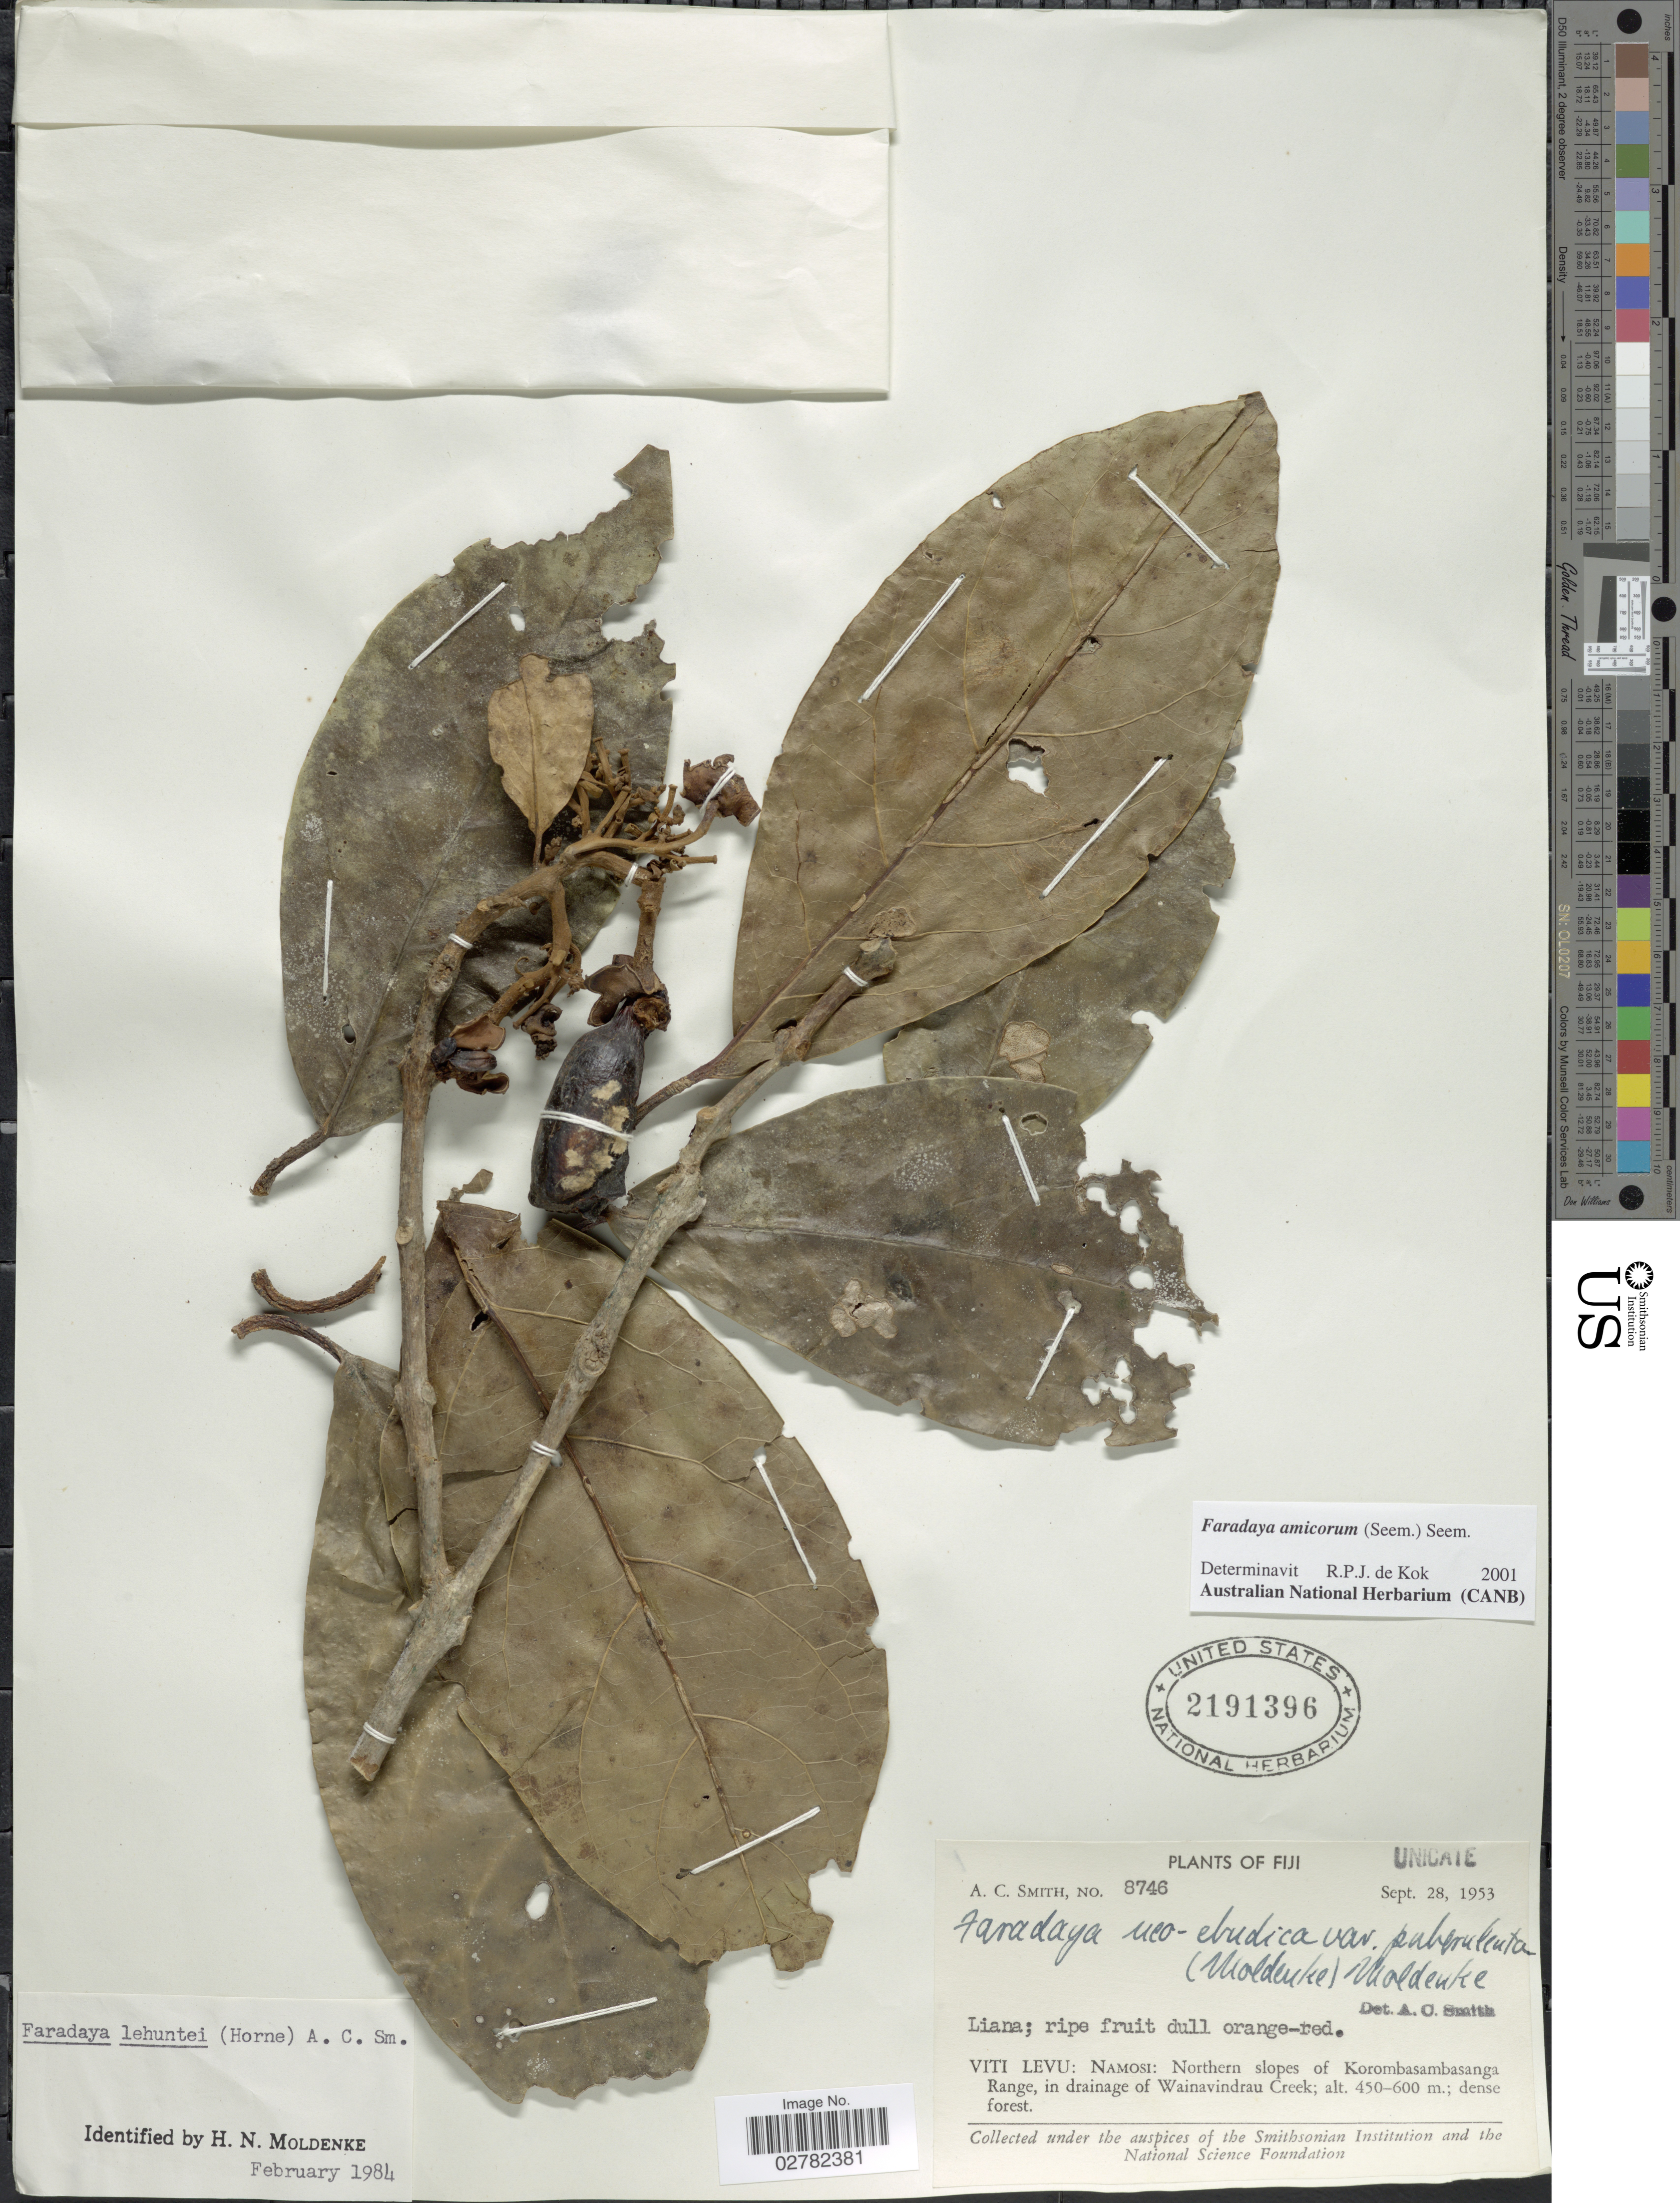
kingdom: Plantae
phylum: Tracheophyta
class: Magnoliopsida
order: Lamiales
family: Lamiaceae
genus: Faradaya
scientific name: Faradaya amicorum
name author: (Seem.) Seem.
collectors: A. C. Smith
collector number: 8746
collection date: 1953-09-28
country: Fiji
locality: Viti Levu: Namosi: Northern slopes of Korombasambasanga Range, in drainage of Wainavindrau Creek.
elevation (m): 450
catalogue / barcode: US 2191396